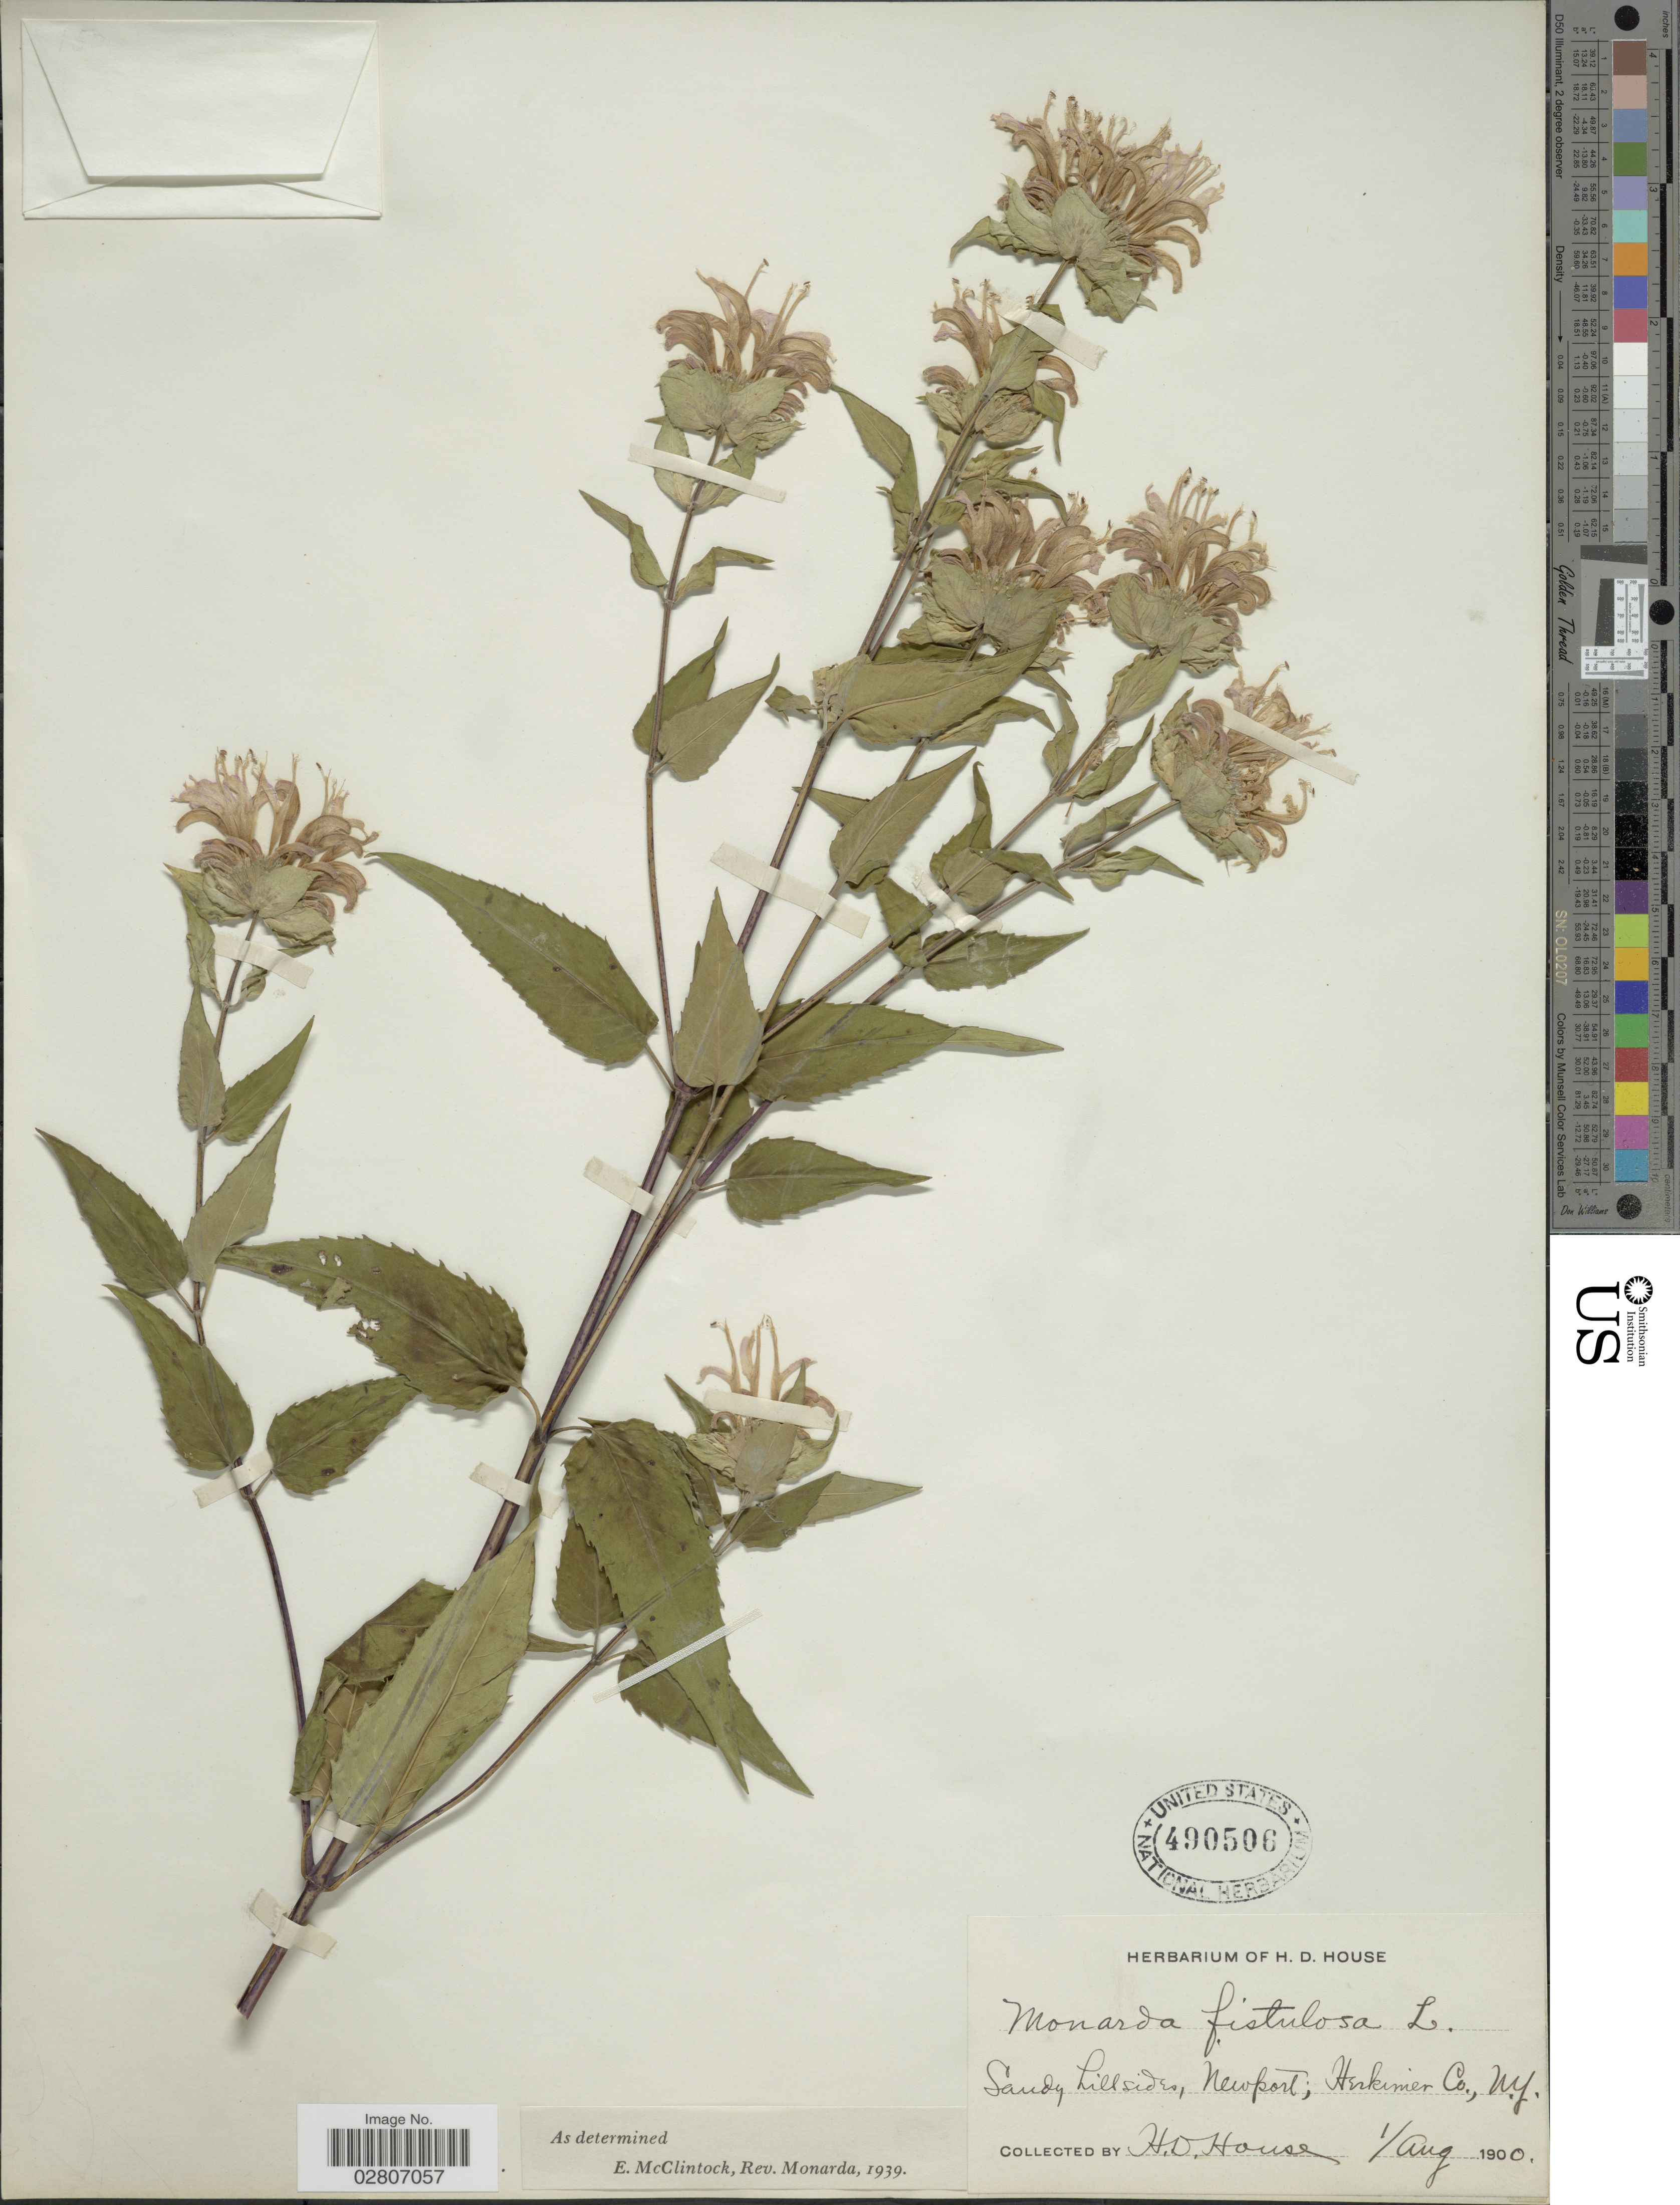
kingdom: Plantae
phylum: Tracheophyta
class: Magnoliopsida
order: Lamiales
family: Lamiaceae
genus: Monarda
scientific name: Monarda fistulosa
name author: L.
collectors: H. D. House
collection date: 1900-08-01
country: United States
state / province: New York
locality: Sandy hillsides, Newport; Herkimer Co.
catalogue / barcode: US 490506